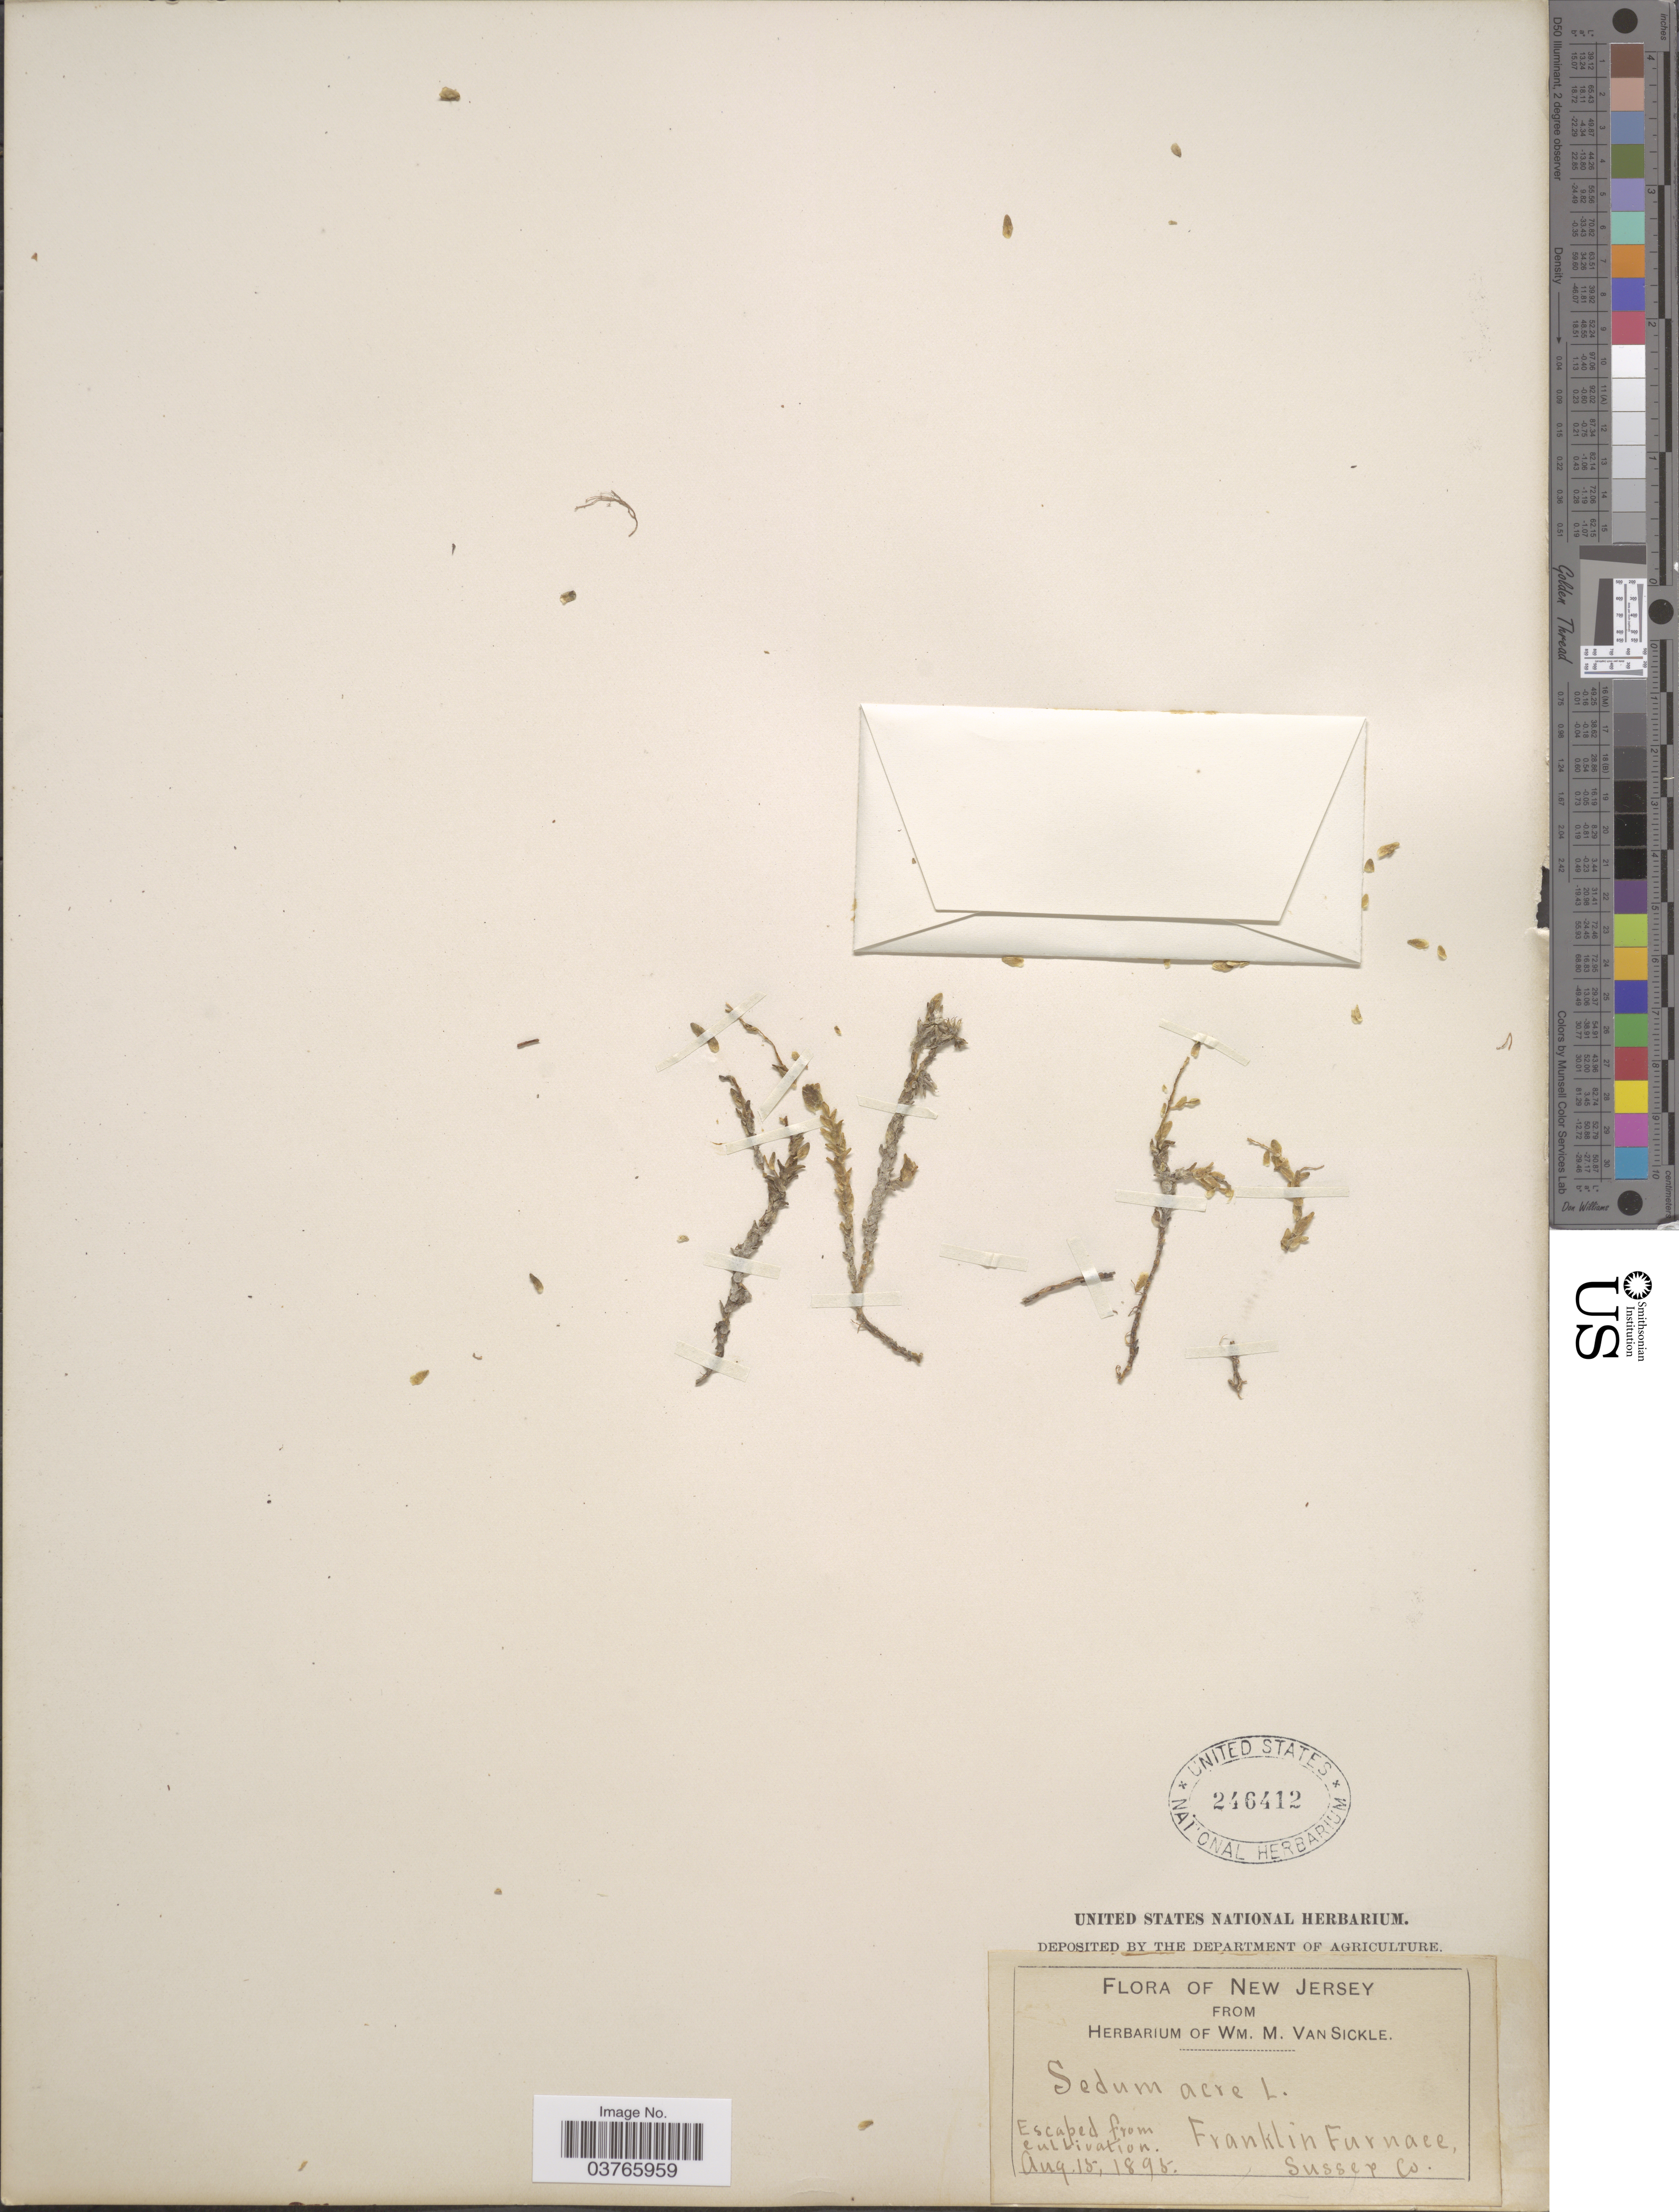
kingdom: Plantae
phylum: Tracheophyta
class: Magnoliopsida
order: Saxifragales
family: Crassulaceae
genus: Sedum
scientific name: Sedum acre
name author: L.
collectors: ex herb. Wm. M. Van Sickle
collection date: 1895-08-15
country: United States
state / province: New Jersey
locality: Franklin Furnace, Sussex Co.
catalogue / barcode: US 246412